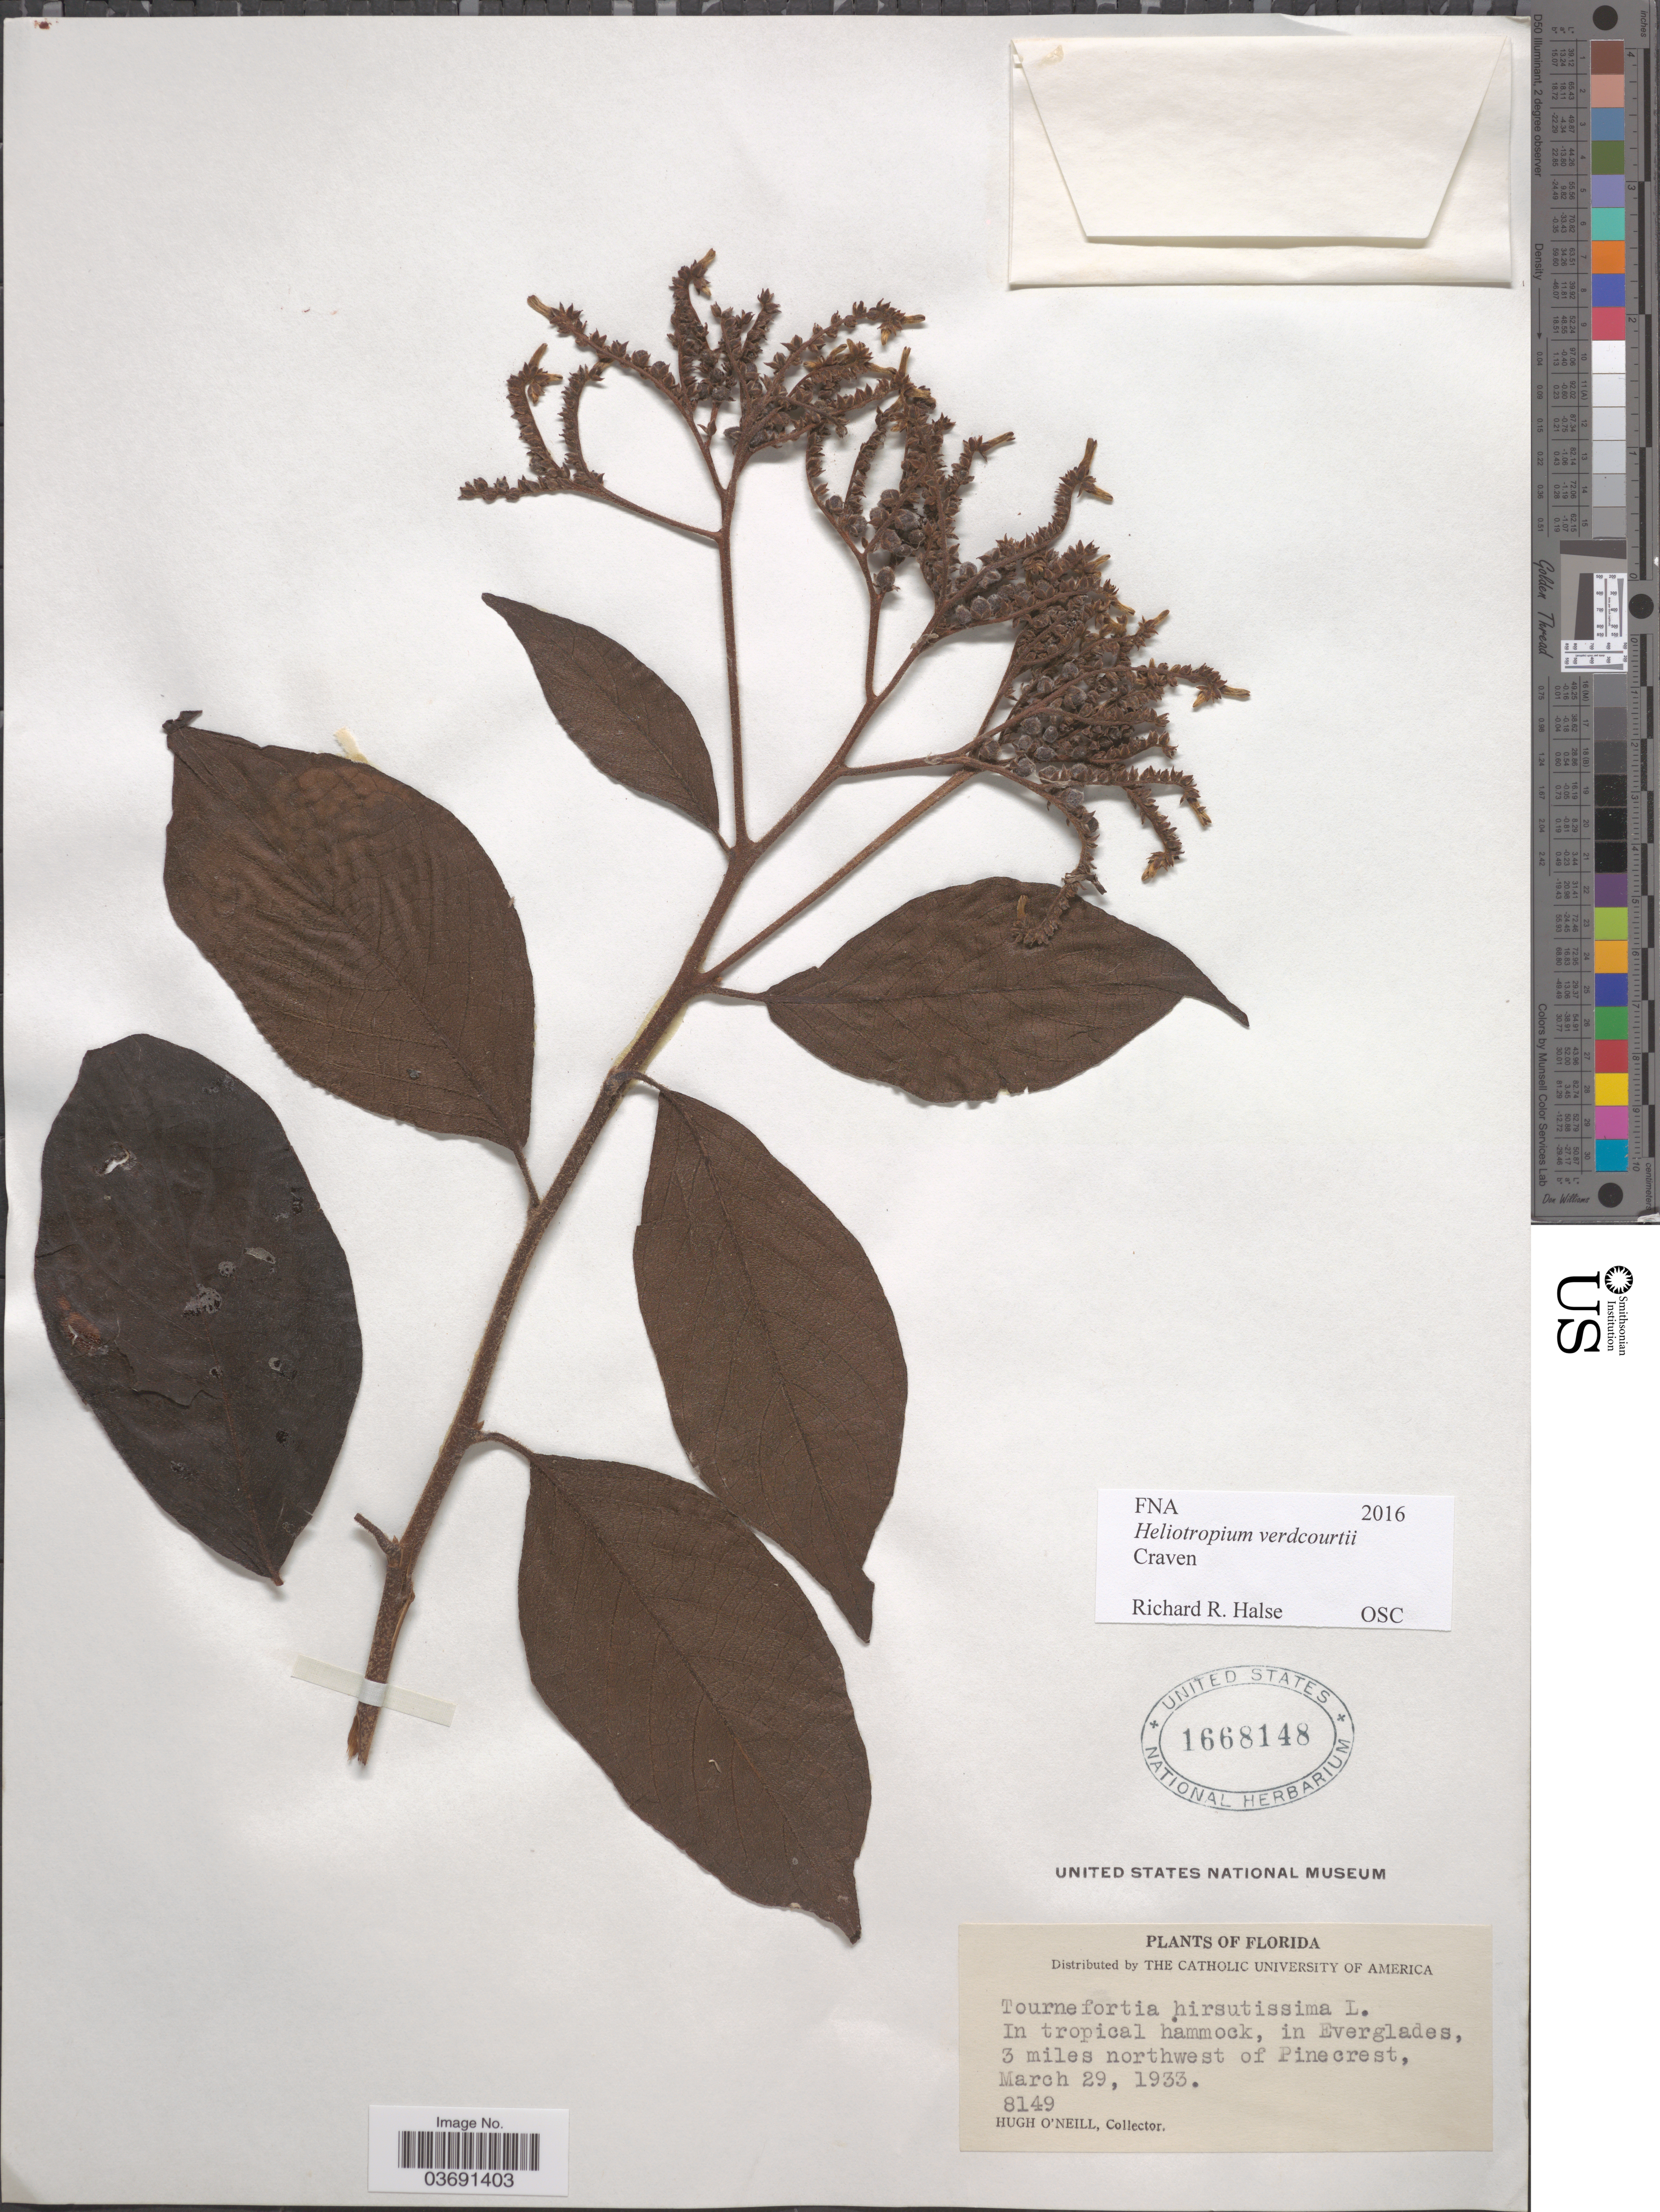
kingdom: Plantae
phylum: Tracheophyta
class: Magnoliopsida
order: Boraginales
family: Heliotropiaceae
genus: Heliotropium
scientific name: Heliotropium verdcourtii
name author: Craven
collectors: H. O'Neill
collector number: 8149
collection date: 1933-03-29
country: United States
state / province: Florida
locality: In tropical hammock, in Everglades, 3 miles northwest of Pinecrest.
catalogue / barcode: US 1668148